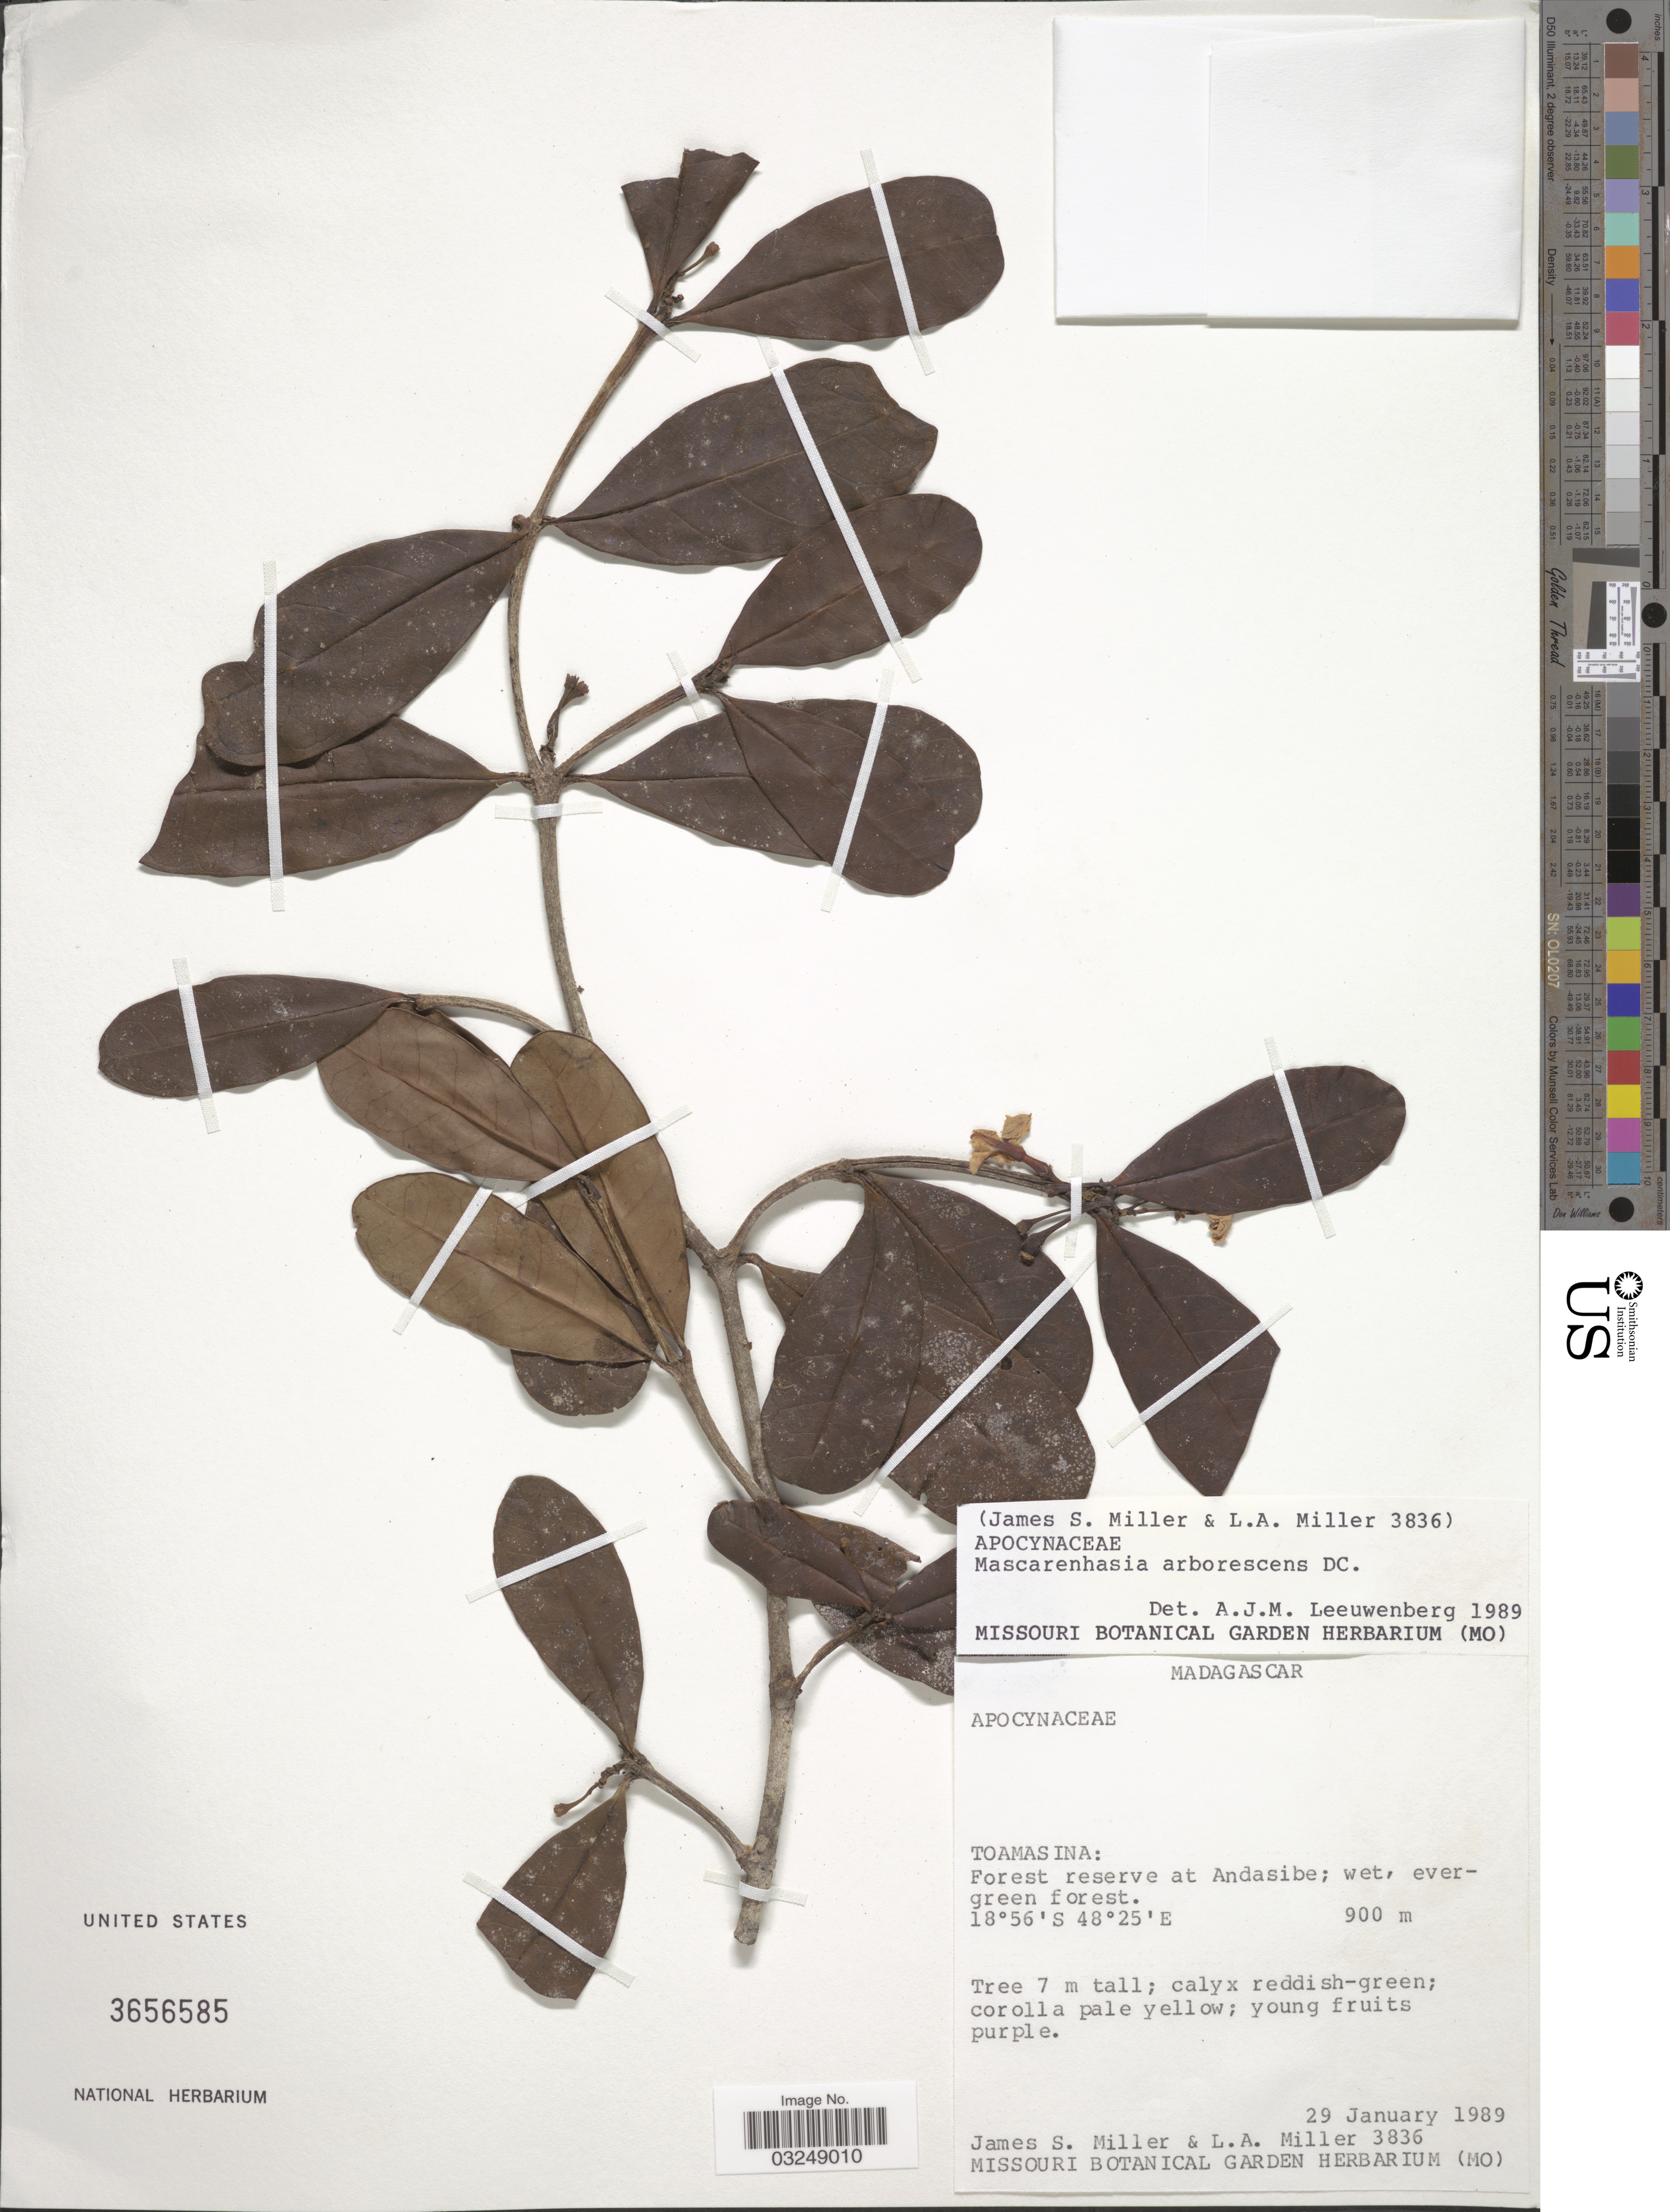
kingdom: Plantae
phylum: Tracheophyta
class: Magnoliopsida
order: Gentianales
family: Apocynaceae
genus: Mascarenhasia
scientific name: Mascarenhasia arborescens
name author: A. DC.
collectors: J. S. Miller & L. A. Miller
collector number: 3836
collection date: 1989-01-29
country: Madagascar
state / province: Alaotra Mangoro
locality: Forest reserve at Andasibe.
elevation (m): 900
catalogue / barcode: US 3656585